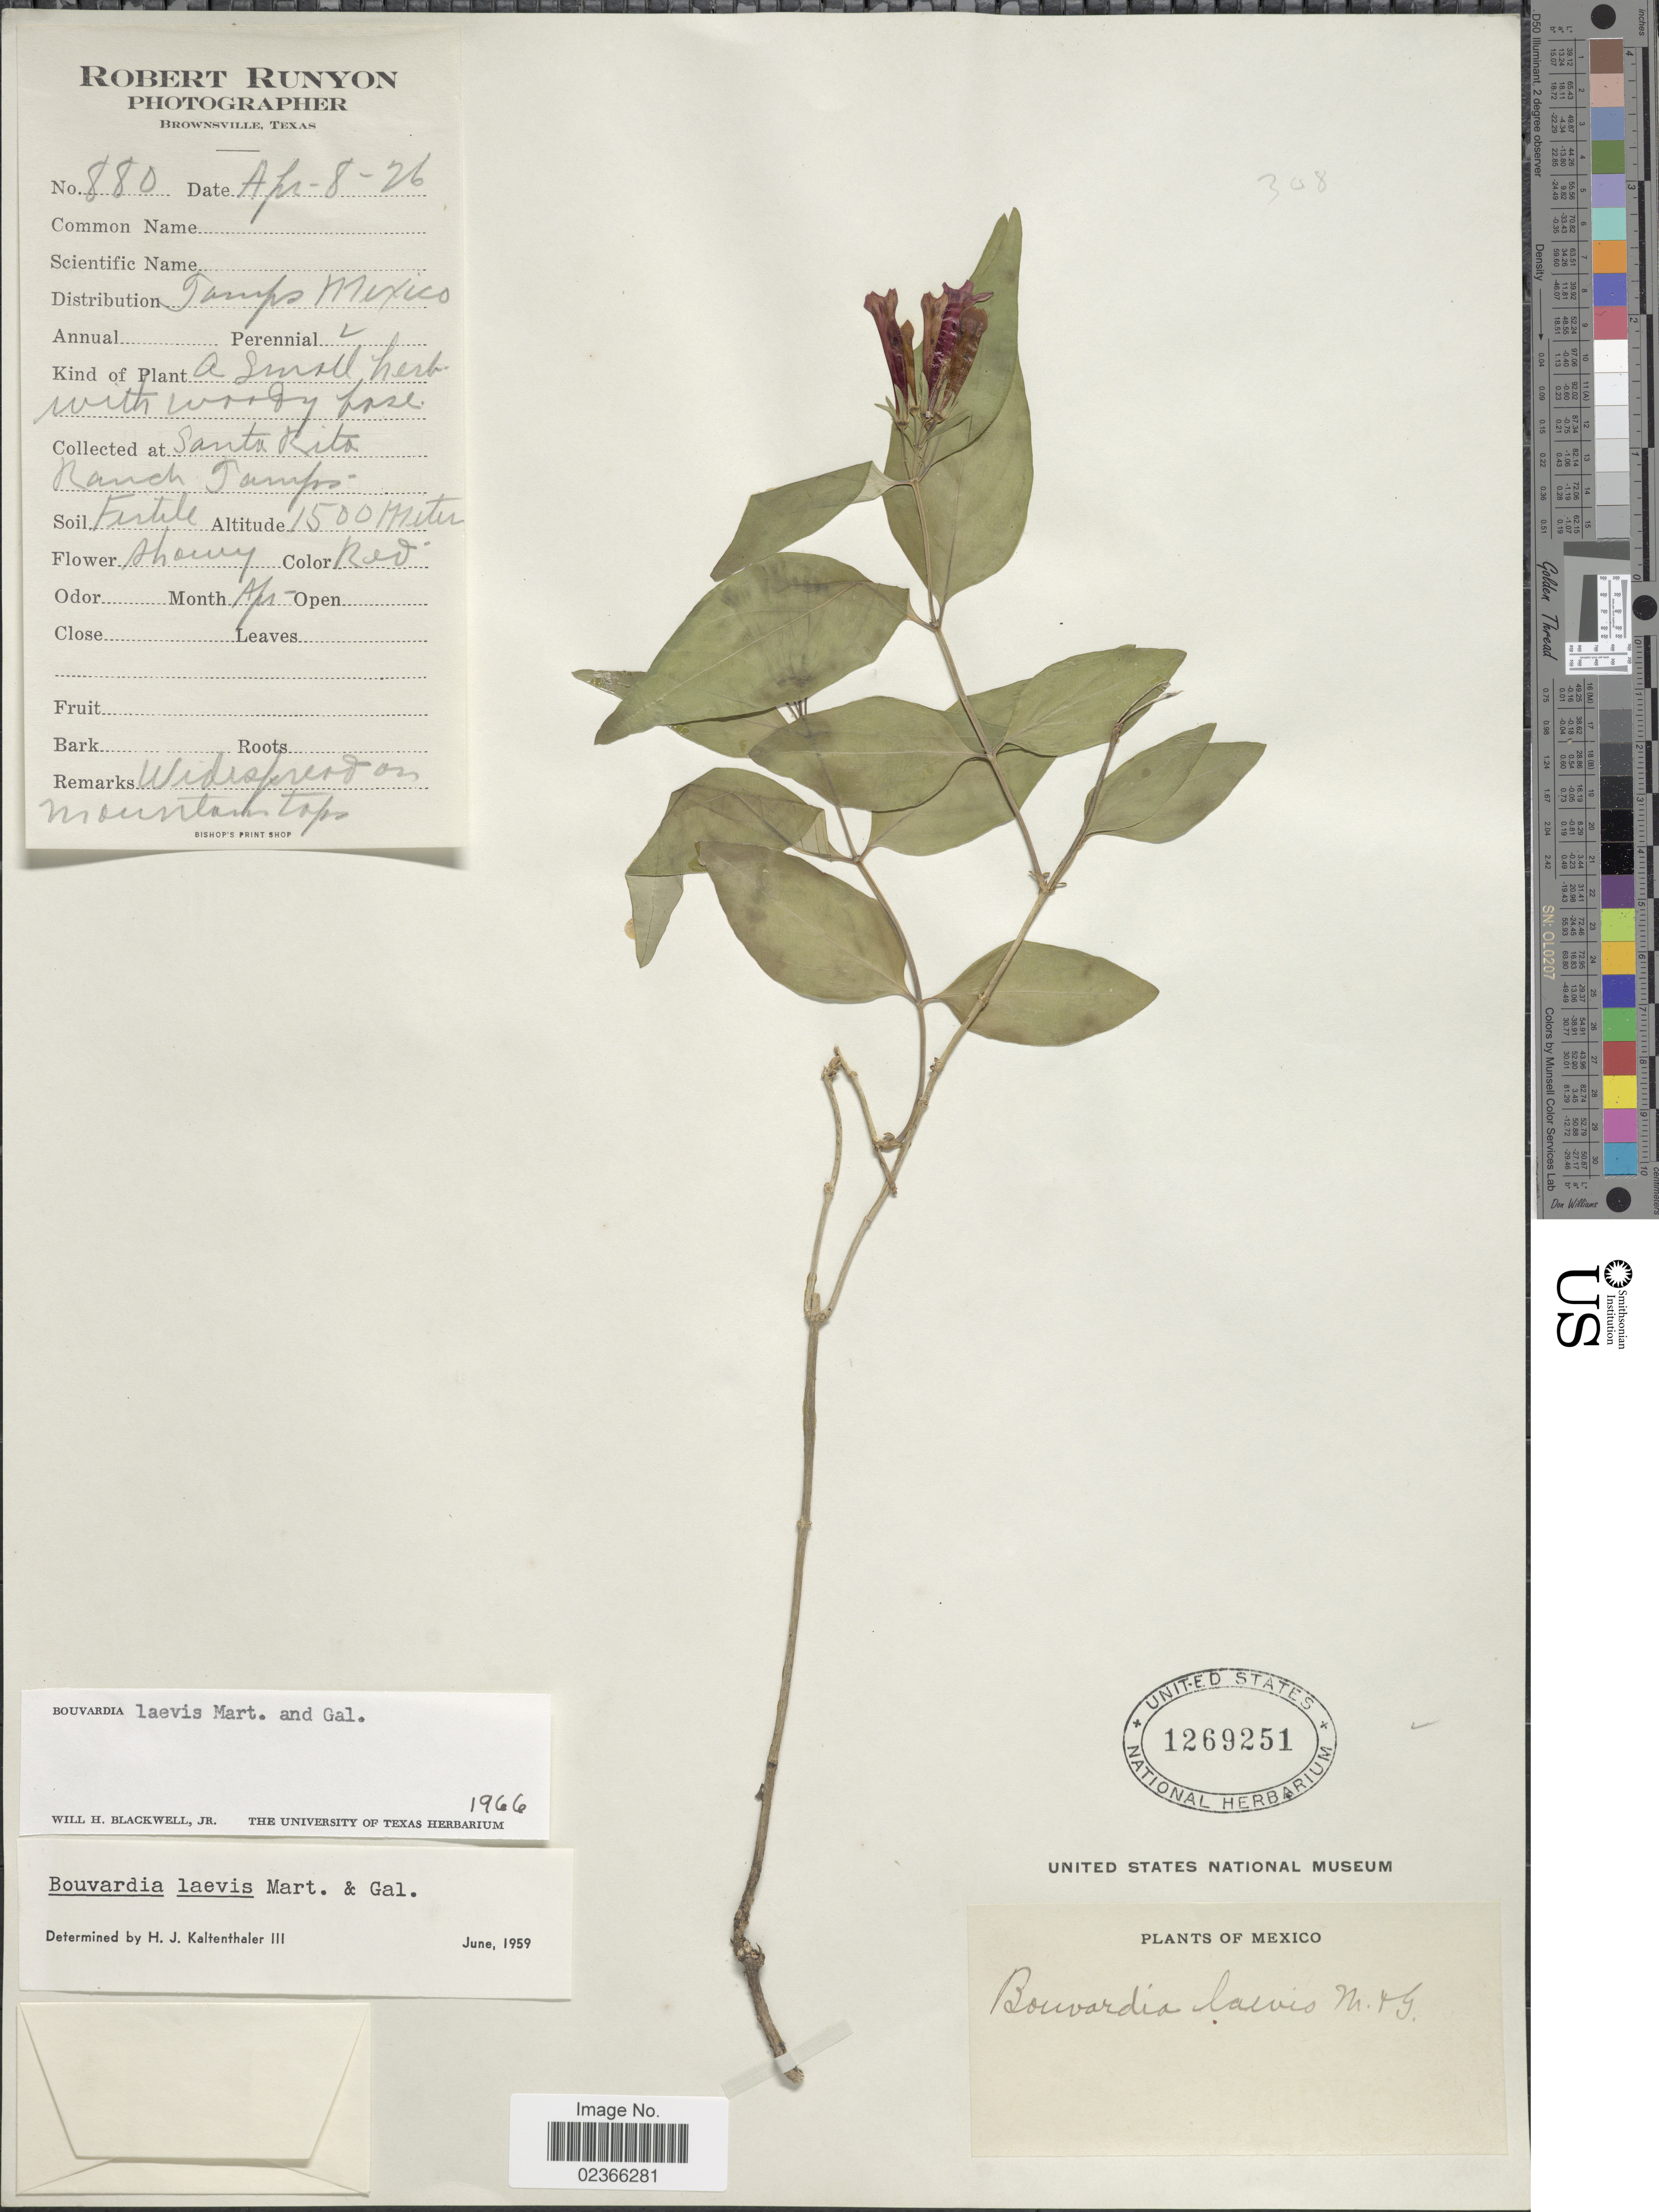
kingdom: Plantae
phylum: Tracheophyta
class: Magnoliopsida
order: Gentianales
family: Rubiaceae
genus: Bouvardia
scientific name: Bouvardia laevis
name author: M. Martens & Galeotti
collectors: R. Runyon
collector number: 880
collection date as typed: Transcribed d/m/y: 8/4/26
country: Mexico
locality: Santa Rita, Ranch Tamp.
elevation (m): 1500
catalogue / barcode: US 1269251